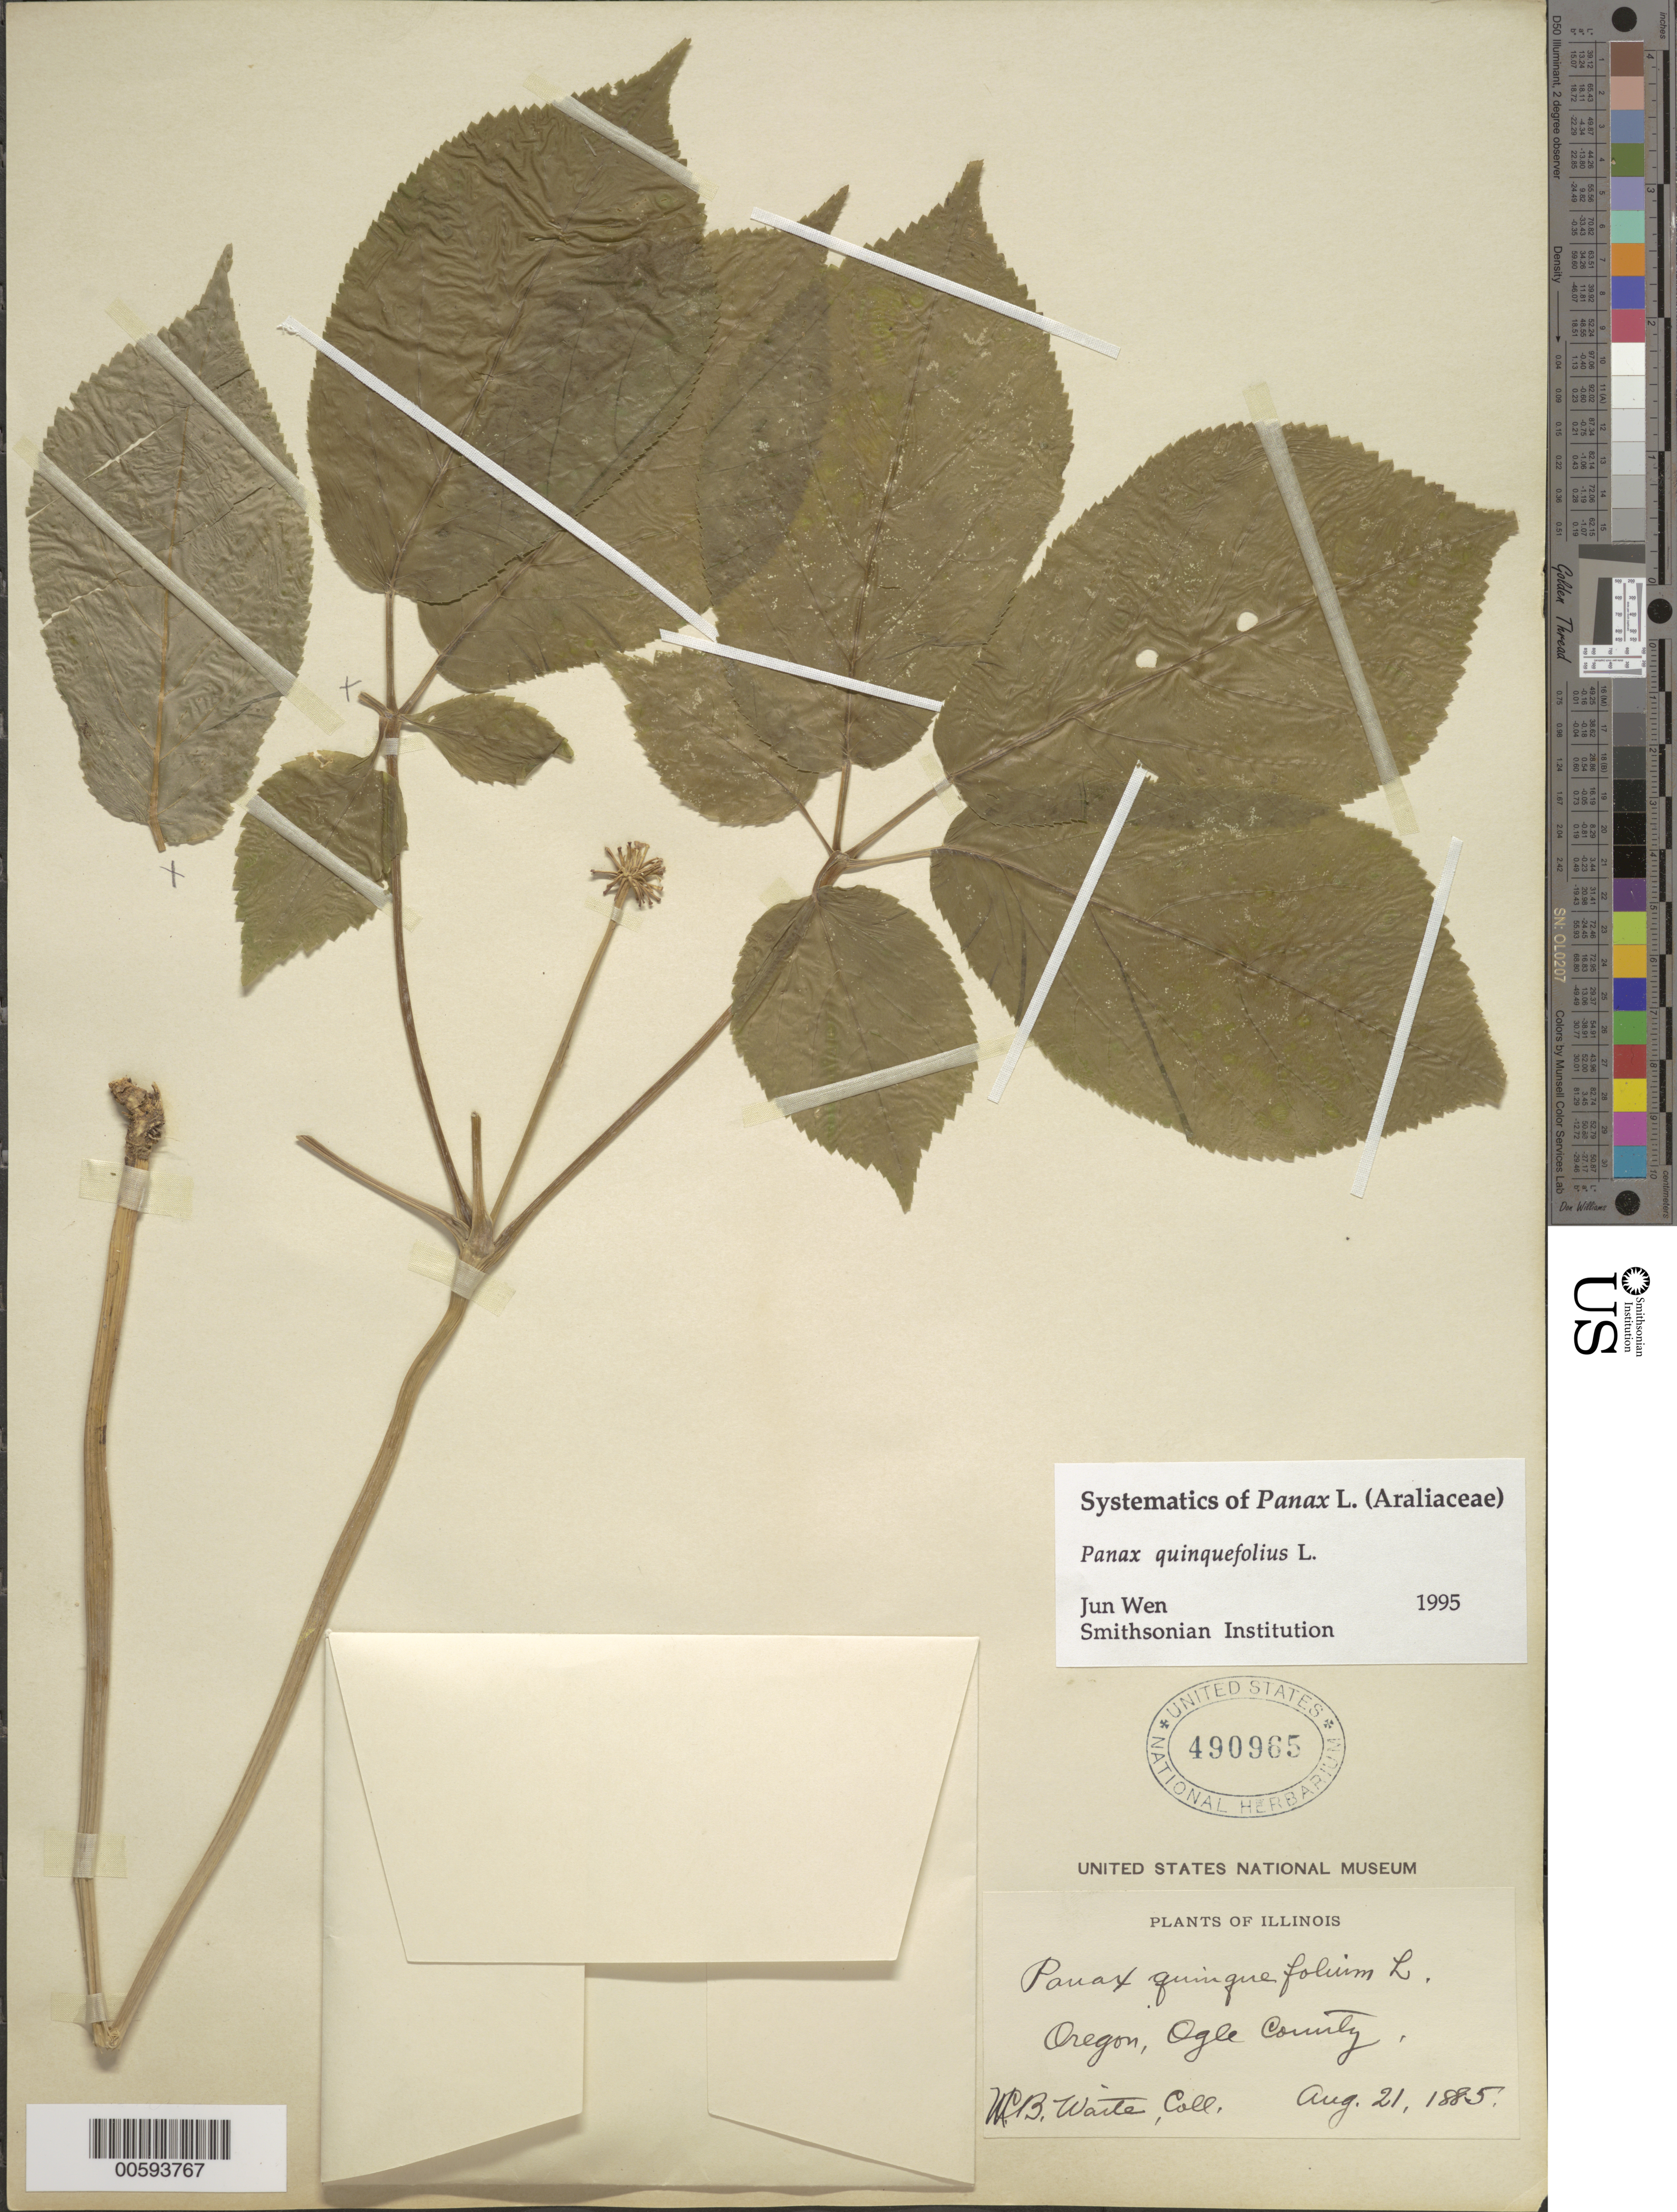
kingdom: Plantae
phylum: Tracheophyta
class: Magnoliopsida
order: Apiales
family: Araliaceae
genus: Panax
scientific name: Panax quinquefolius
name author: L.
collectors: W. Waite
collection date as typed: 21 Aug 1885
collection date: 1885-08-21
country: United States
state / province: Illinois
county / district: Ogle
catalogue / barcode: US 490965